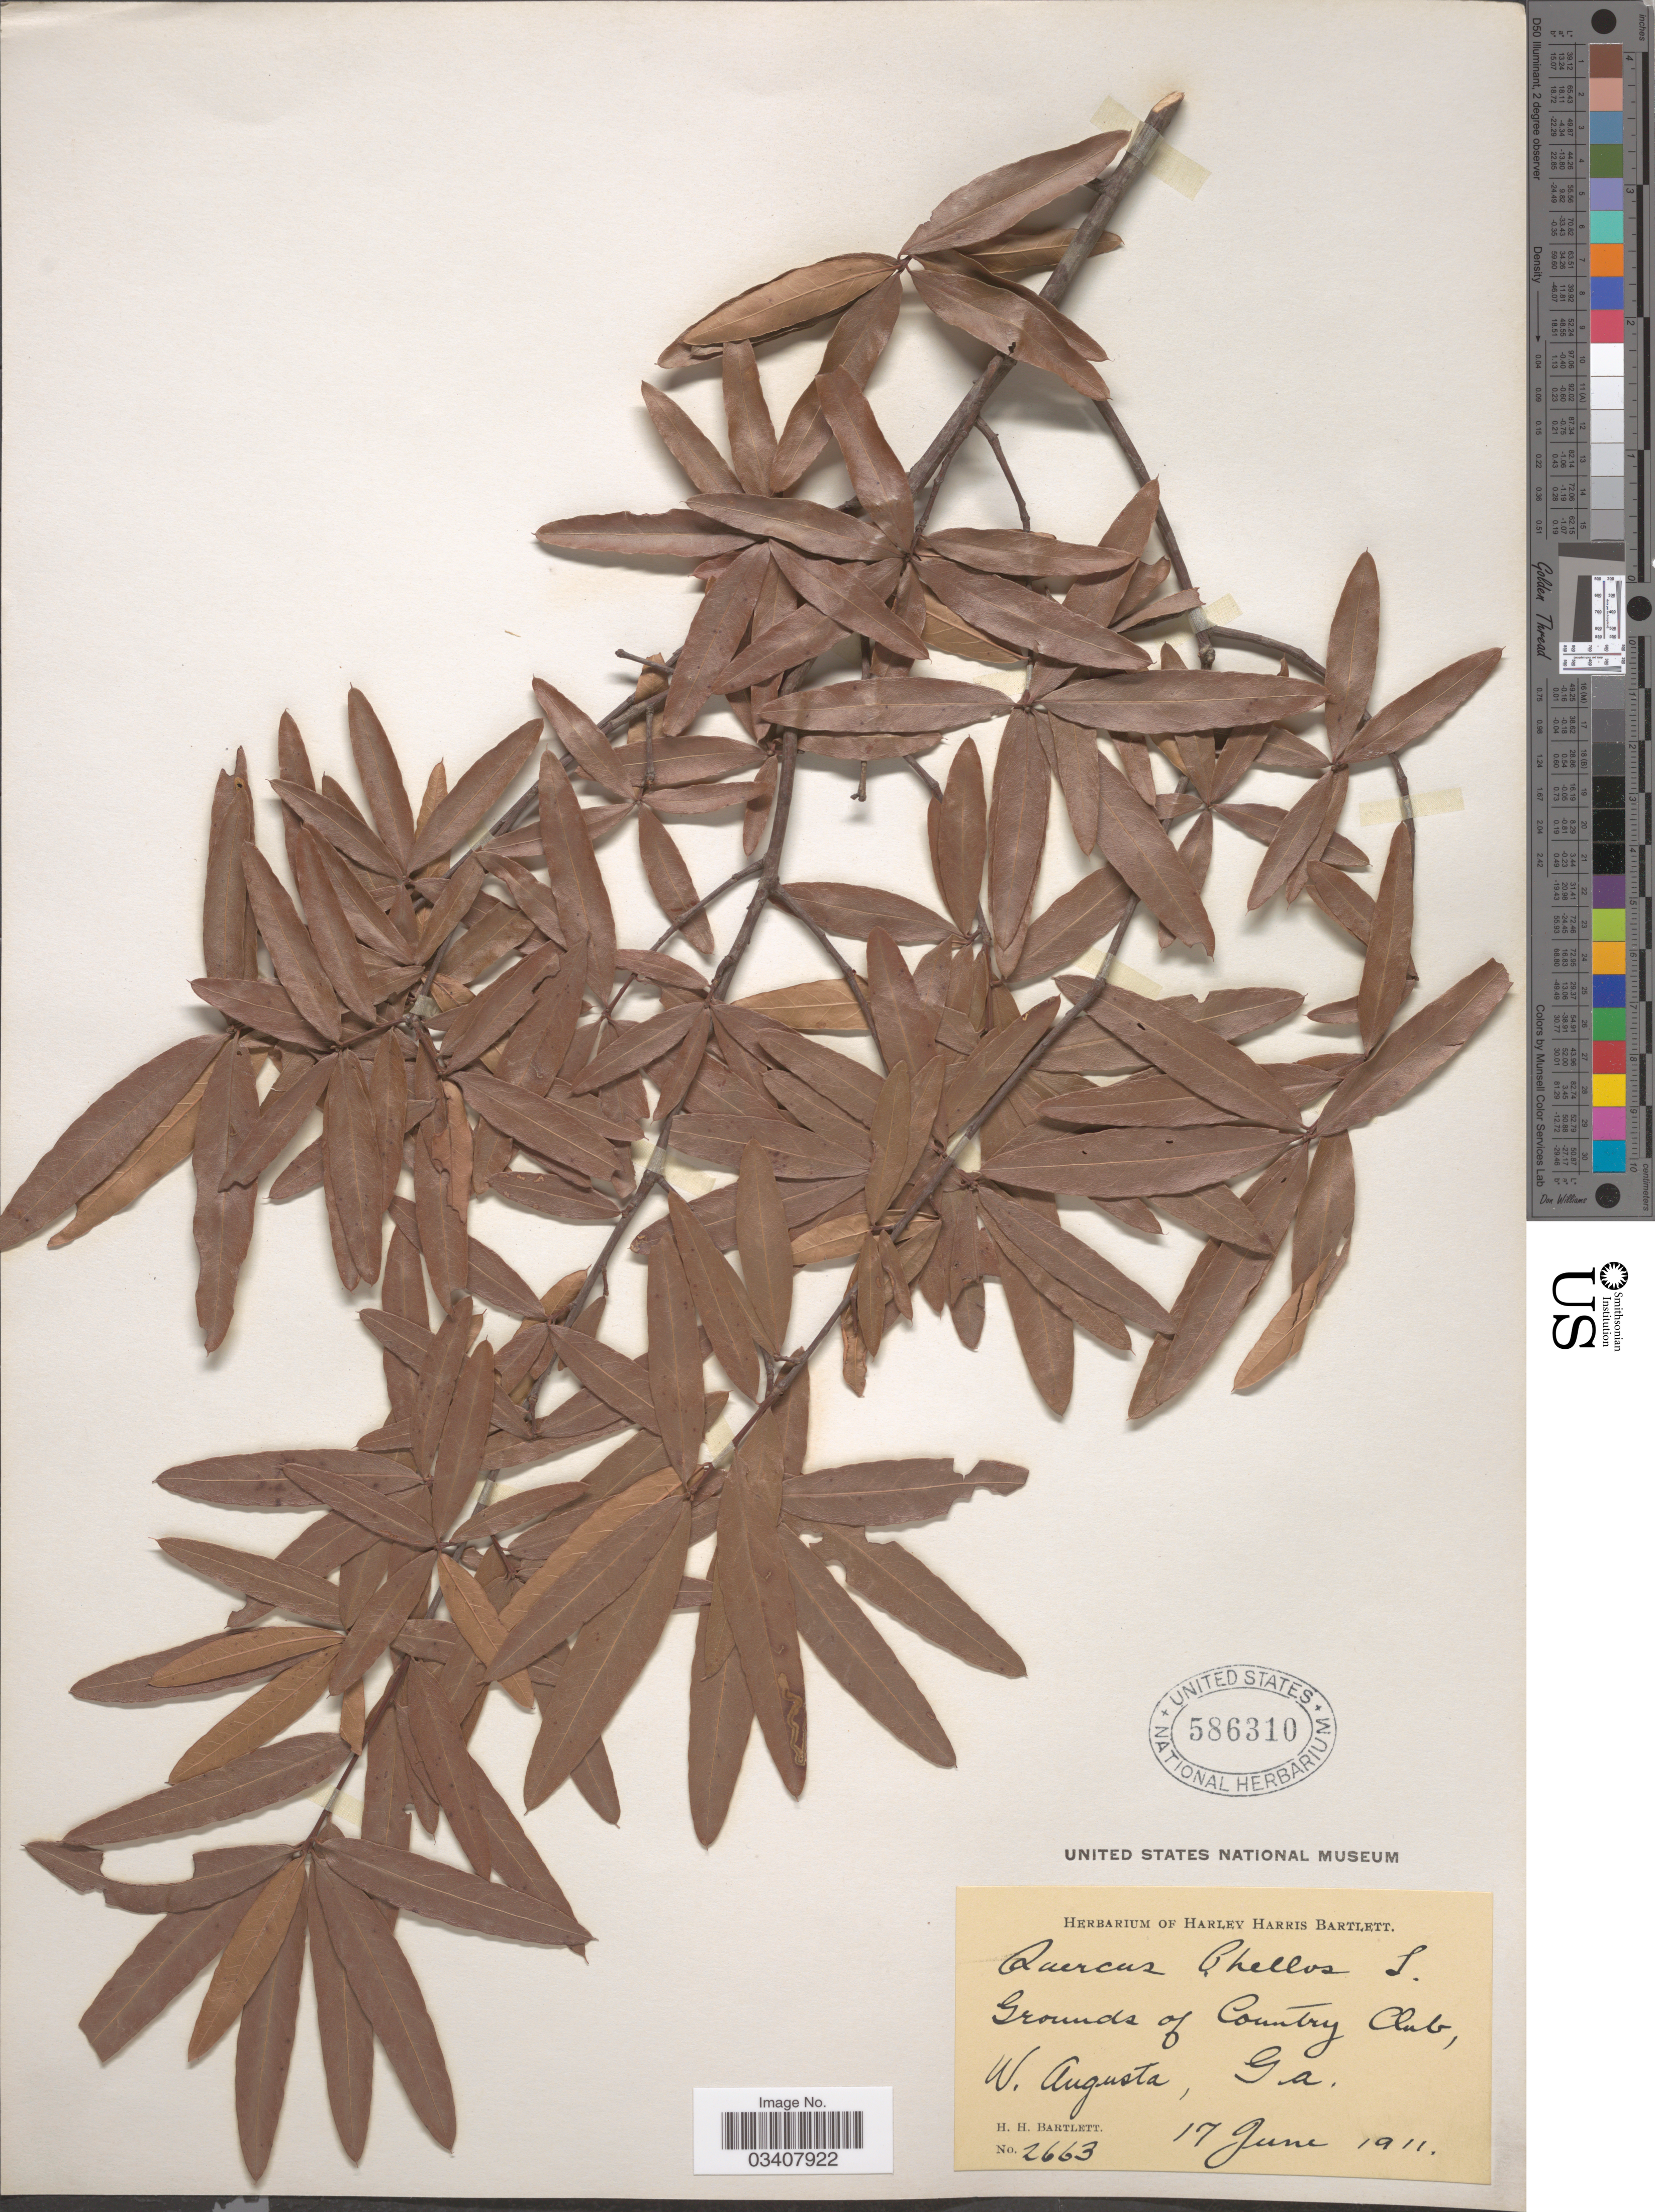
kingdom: Plantae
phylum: Tracheophyta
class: Magnoliopsida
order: Fagales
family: Fagaceae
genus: Quercus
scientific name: Quercus phellos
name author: L.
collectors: H. H. Bartlett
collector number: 2663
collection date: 1911-06-17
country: United States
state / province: Georgia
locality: Grounds of Country Club, W. Augusta.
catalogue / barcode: US 586310